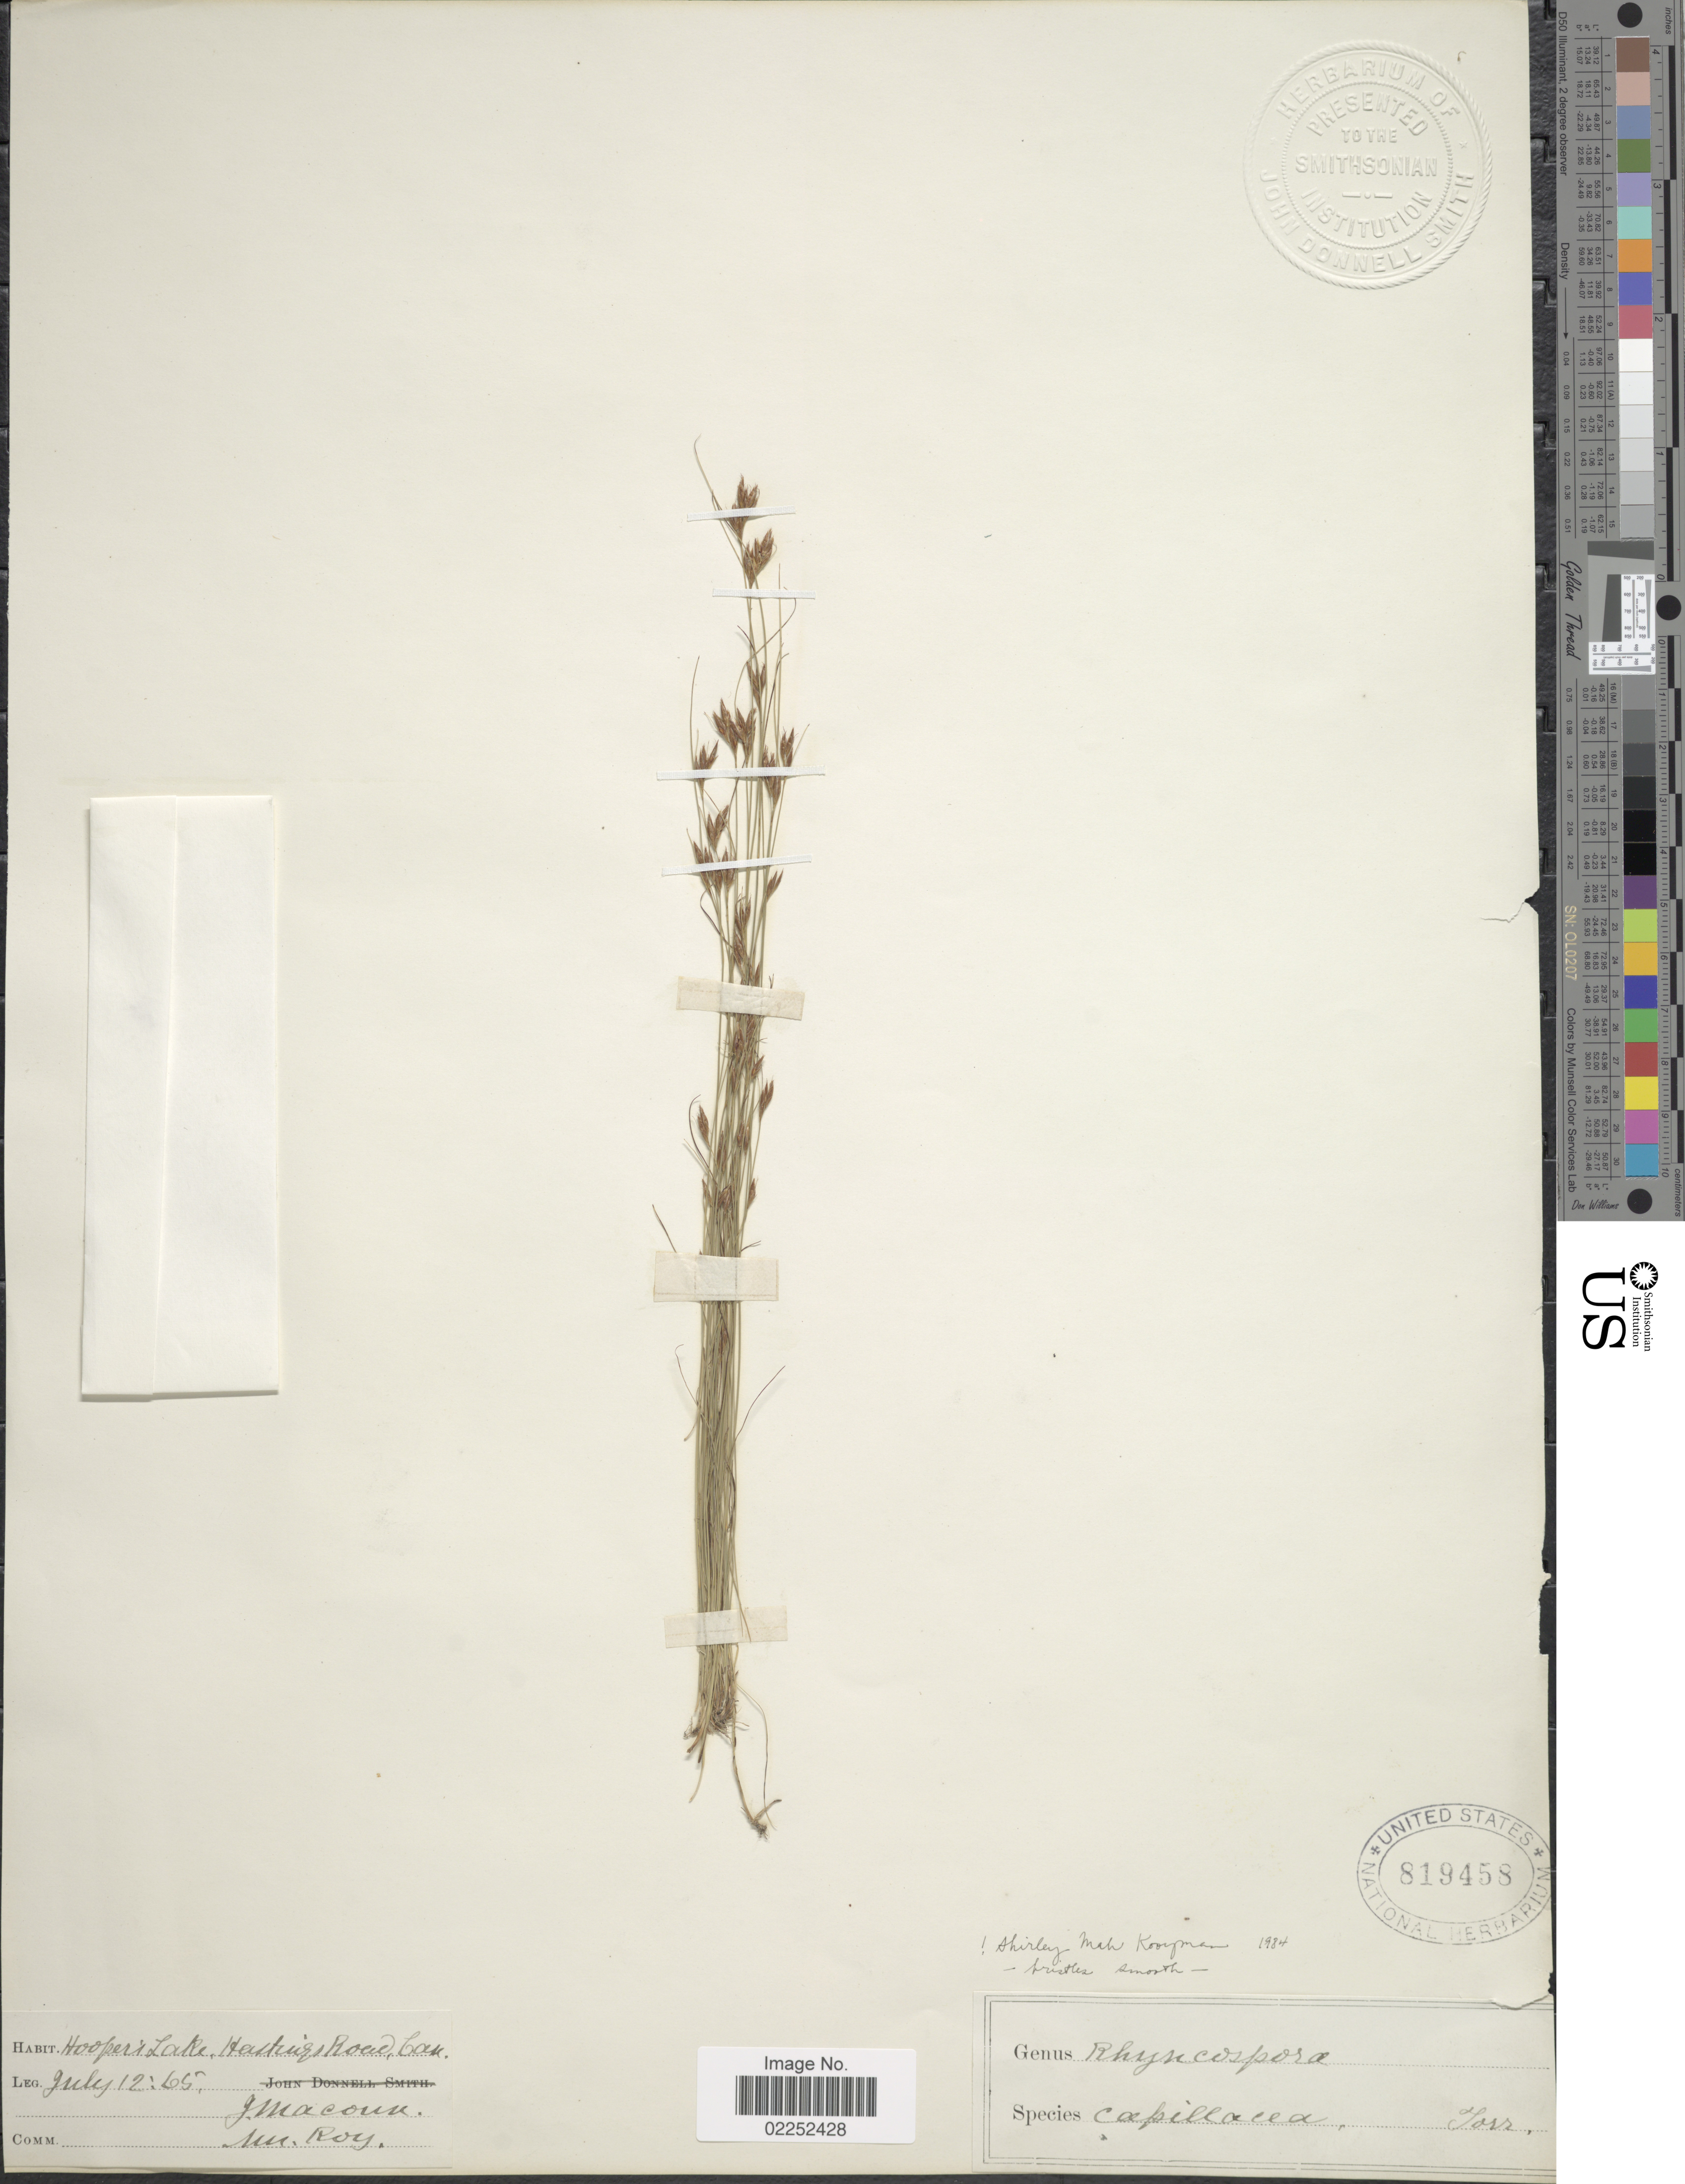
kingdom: Plantae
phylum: Tracheophyta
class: Liliopsida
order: Poales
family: Cyperaceae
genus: Rhynchospora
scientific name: Rhynchospora capillacea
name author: Torr.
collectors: J. Macoun & -. Roy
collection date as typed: Transcribed d/m/y: 12/7/65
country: Canada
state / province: Manitoba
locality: Hooper's Lake, Hastings Road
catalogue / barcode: US 819458